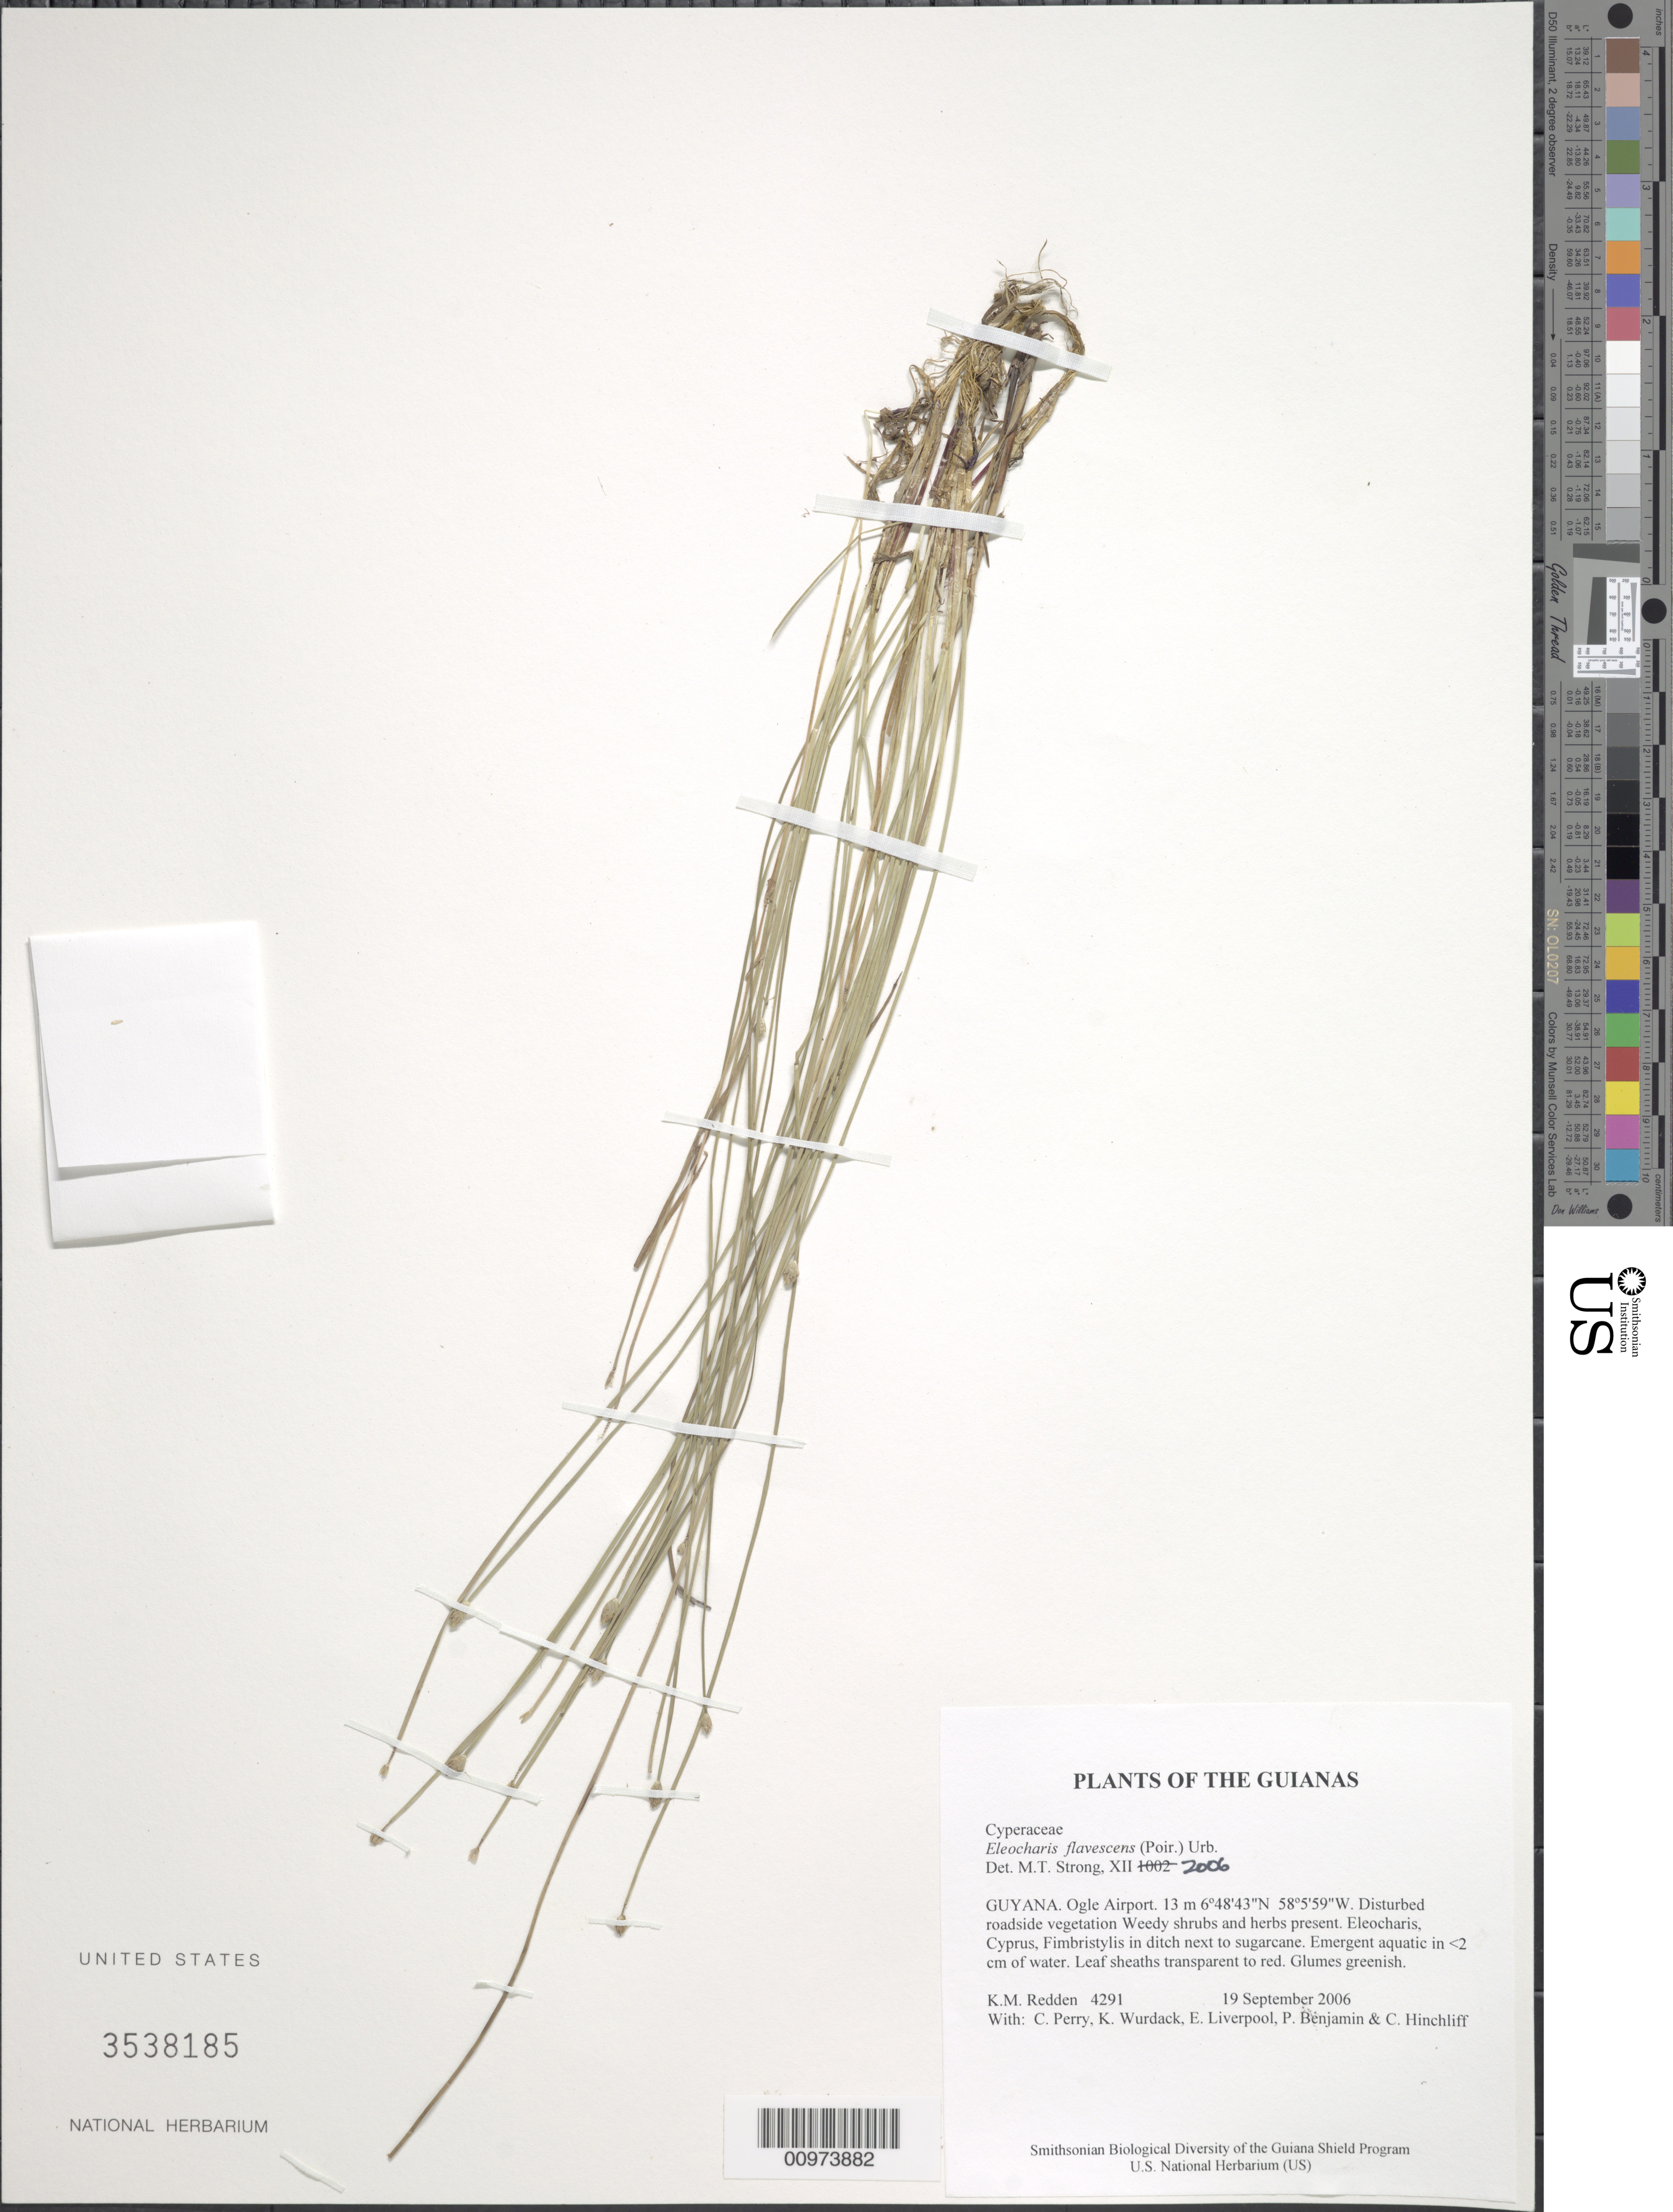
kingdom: Plantae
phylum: Tracheophyta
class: Liliopsida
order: Poales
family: Cyperaceae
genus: Eleocharis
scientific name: Eleocharis flavescens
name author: (Poir.) Urb.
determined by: Strong, M. T., (US), Smithsonian Institution - National Museum of Natural History (UNITED STATES)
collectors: K. M. Redden, C. Perry, K. Wurdack, E. Liverpool, P. Benjamin & C. E. Hinchliff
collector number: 4291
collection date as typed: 19 September 2006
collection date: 2006-09-19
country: Guyana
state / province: Demerara-Mahaica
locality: Ogle Airport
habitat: Disturbed roadside vegetation. Weedy shrubs and herbs present. Eleocharis, Cyprus, Fimbristylis in ditch next to sugarcane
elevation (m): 13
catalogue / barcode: US 3538185